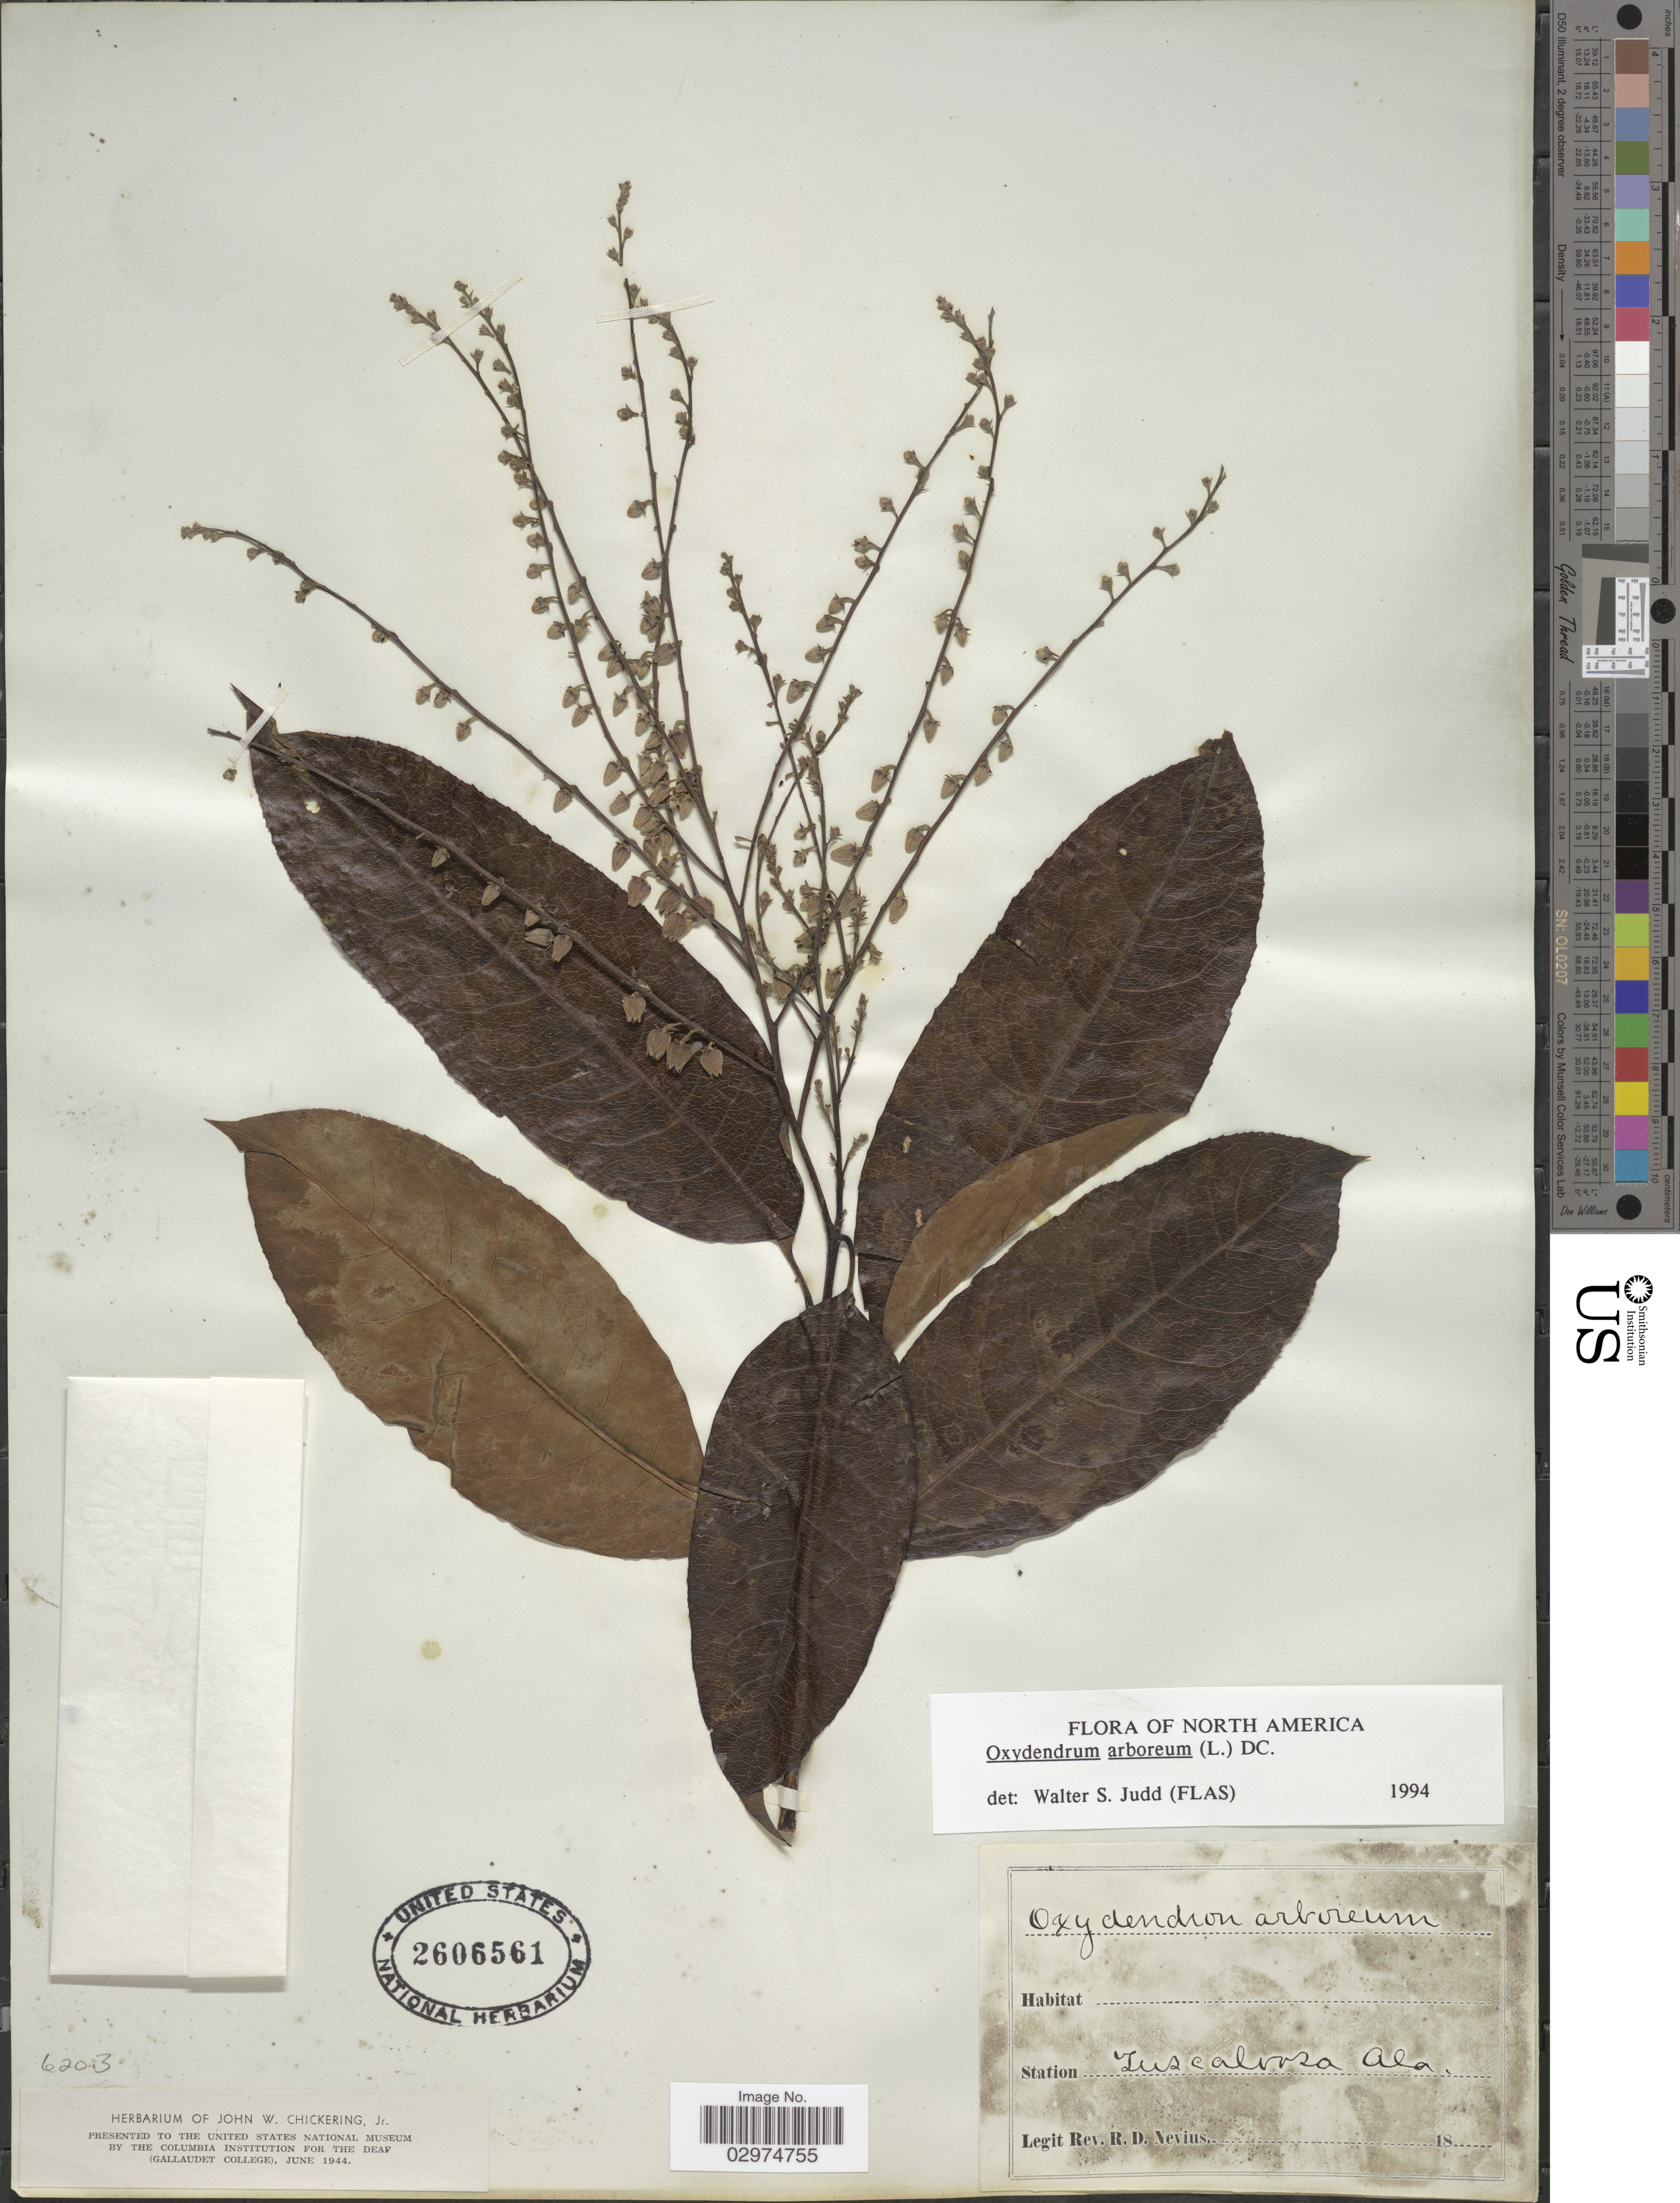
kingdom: Plantae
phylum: Tracheophyta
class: Magnoliopsida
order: Ericales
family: Ericaceae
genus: Oxydendrum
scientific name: Oxydendrum arboreum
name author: (L.) DC.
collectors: R. Nevius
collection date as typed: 18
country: United States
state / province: Alabama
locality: Station Tuscalvoza.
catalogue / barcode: US 2606561